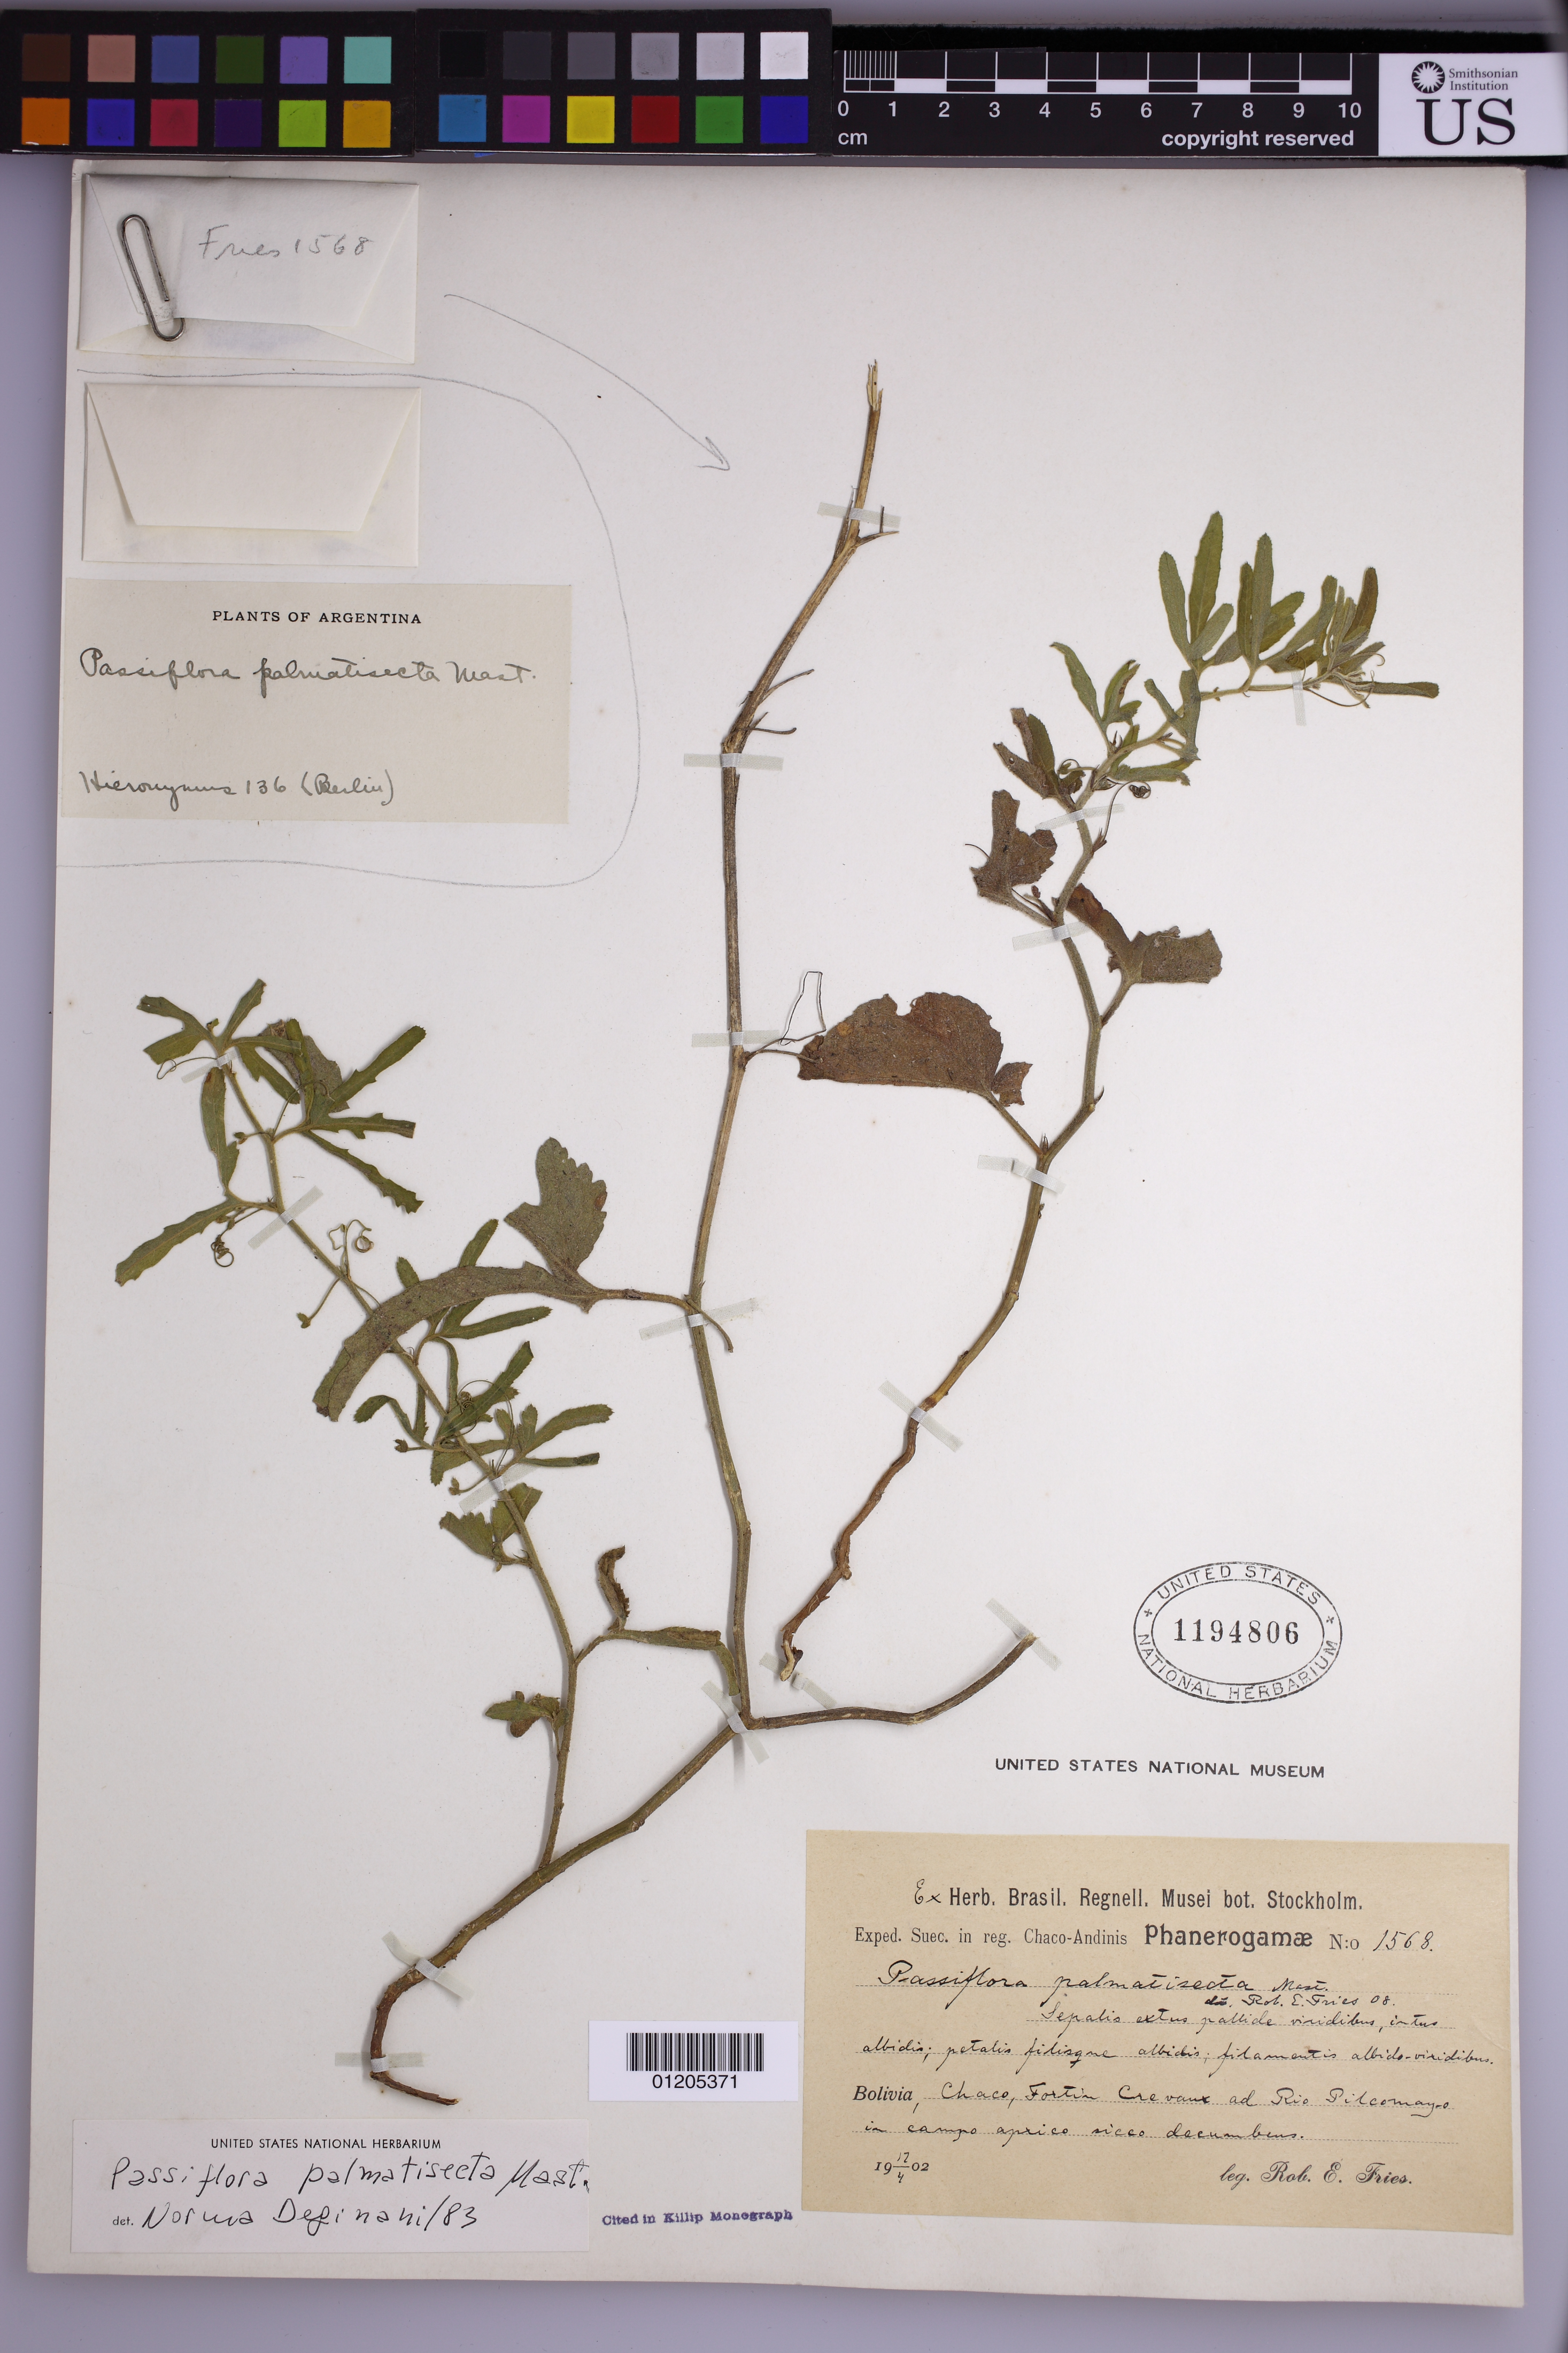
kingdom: Plantae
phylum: Tracheophyta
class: Magnoliopsida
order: Malpighiales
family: Passifloraceae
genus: Passiflora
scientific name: Passiflora palmatisecta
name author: Mast.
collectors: R. E. Fries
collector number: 1568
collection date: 1902-04-17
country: Bolivia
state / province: Tarija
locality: Chaco, Fortin Crevaux ad Rio Pilcomayo in campo aprico sicco decumbens.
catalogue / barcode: US 1194806